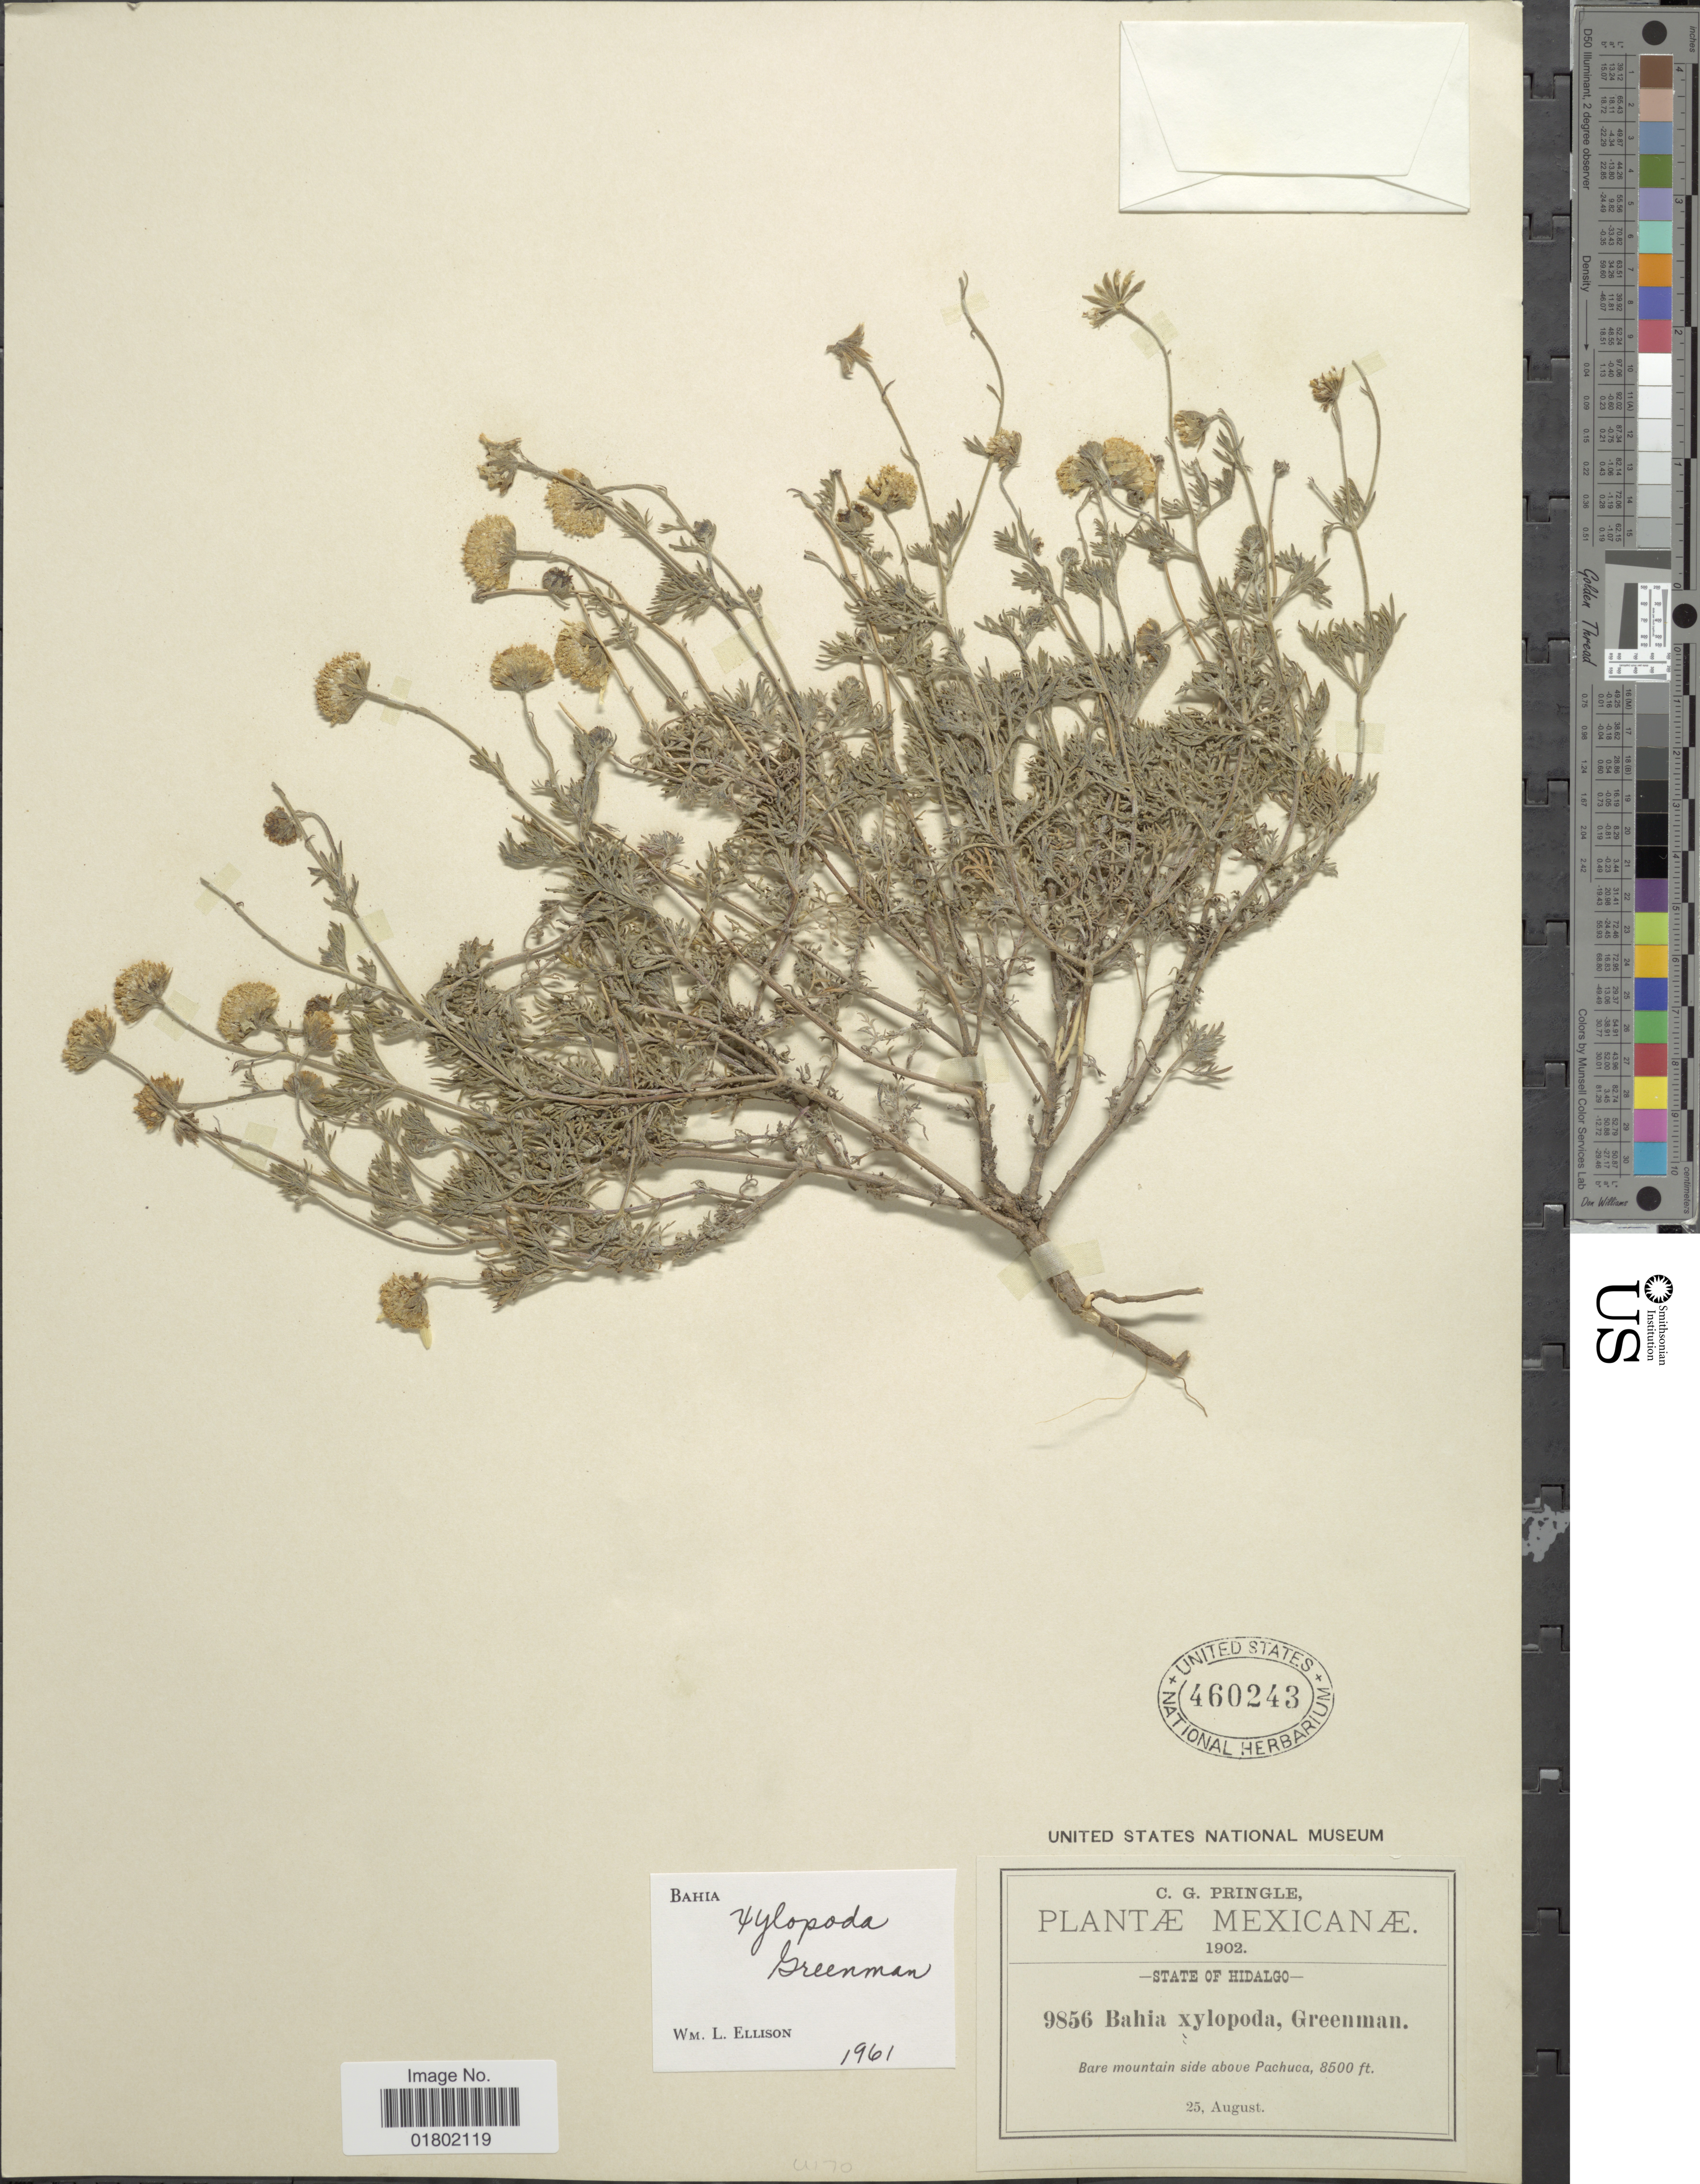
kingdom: Plantae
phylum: Tracheophyta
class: Magnoliopsida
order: Asterales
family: Asteraceae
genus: Bahia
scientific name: Bahia xylopoda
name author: Greenm.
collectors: C. G. Pringle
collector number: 9856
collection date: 1902-08-25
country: Mexico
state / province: Hidalgo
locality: Bare Mountain side above Pachuca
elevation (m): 2591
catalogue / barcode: US 460243